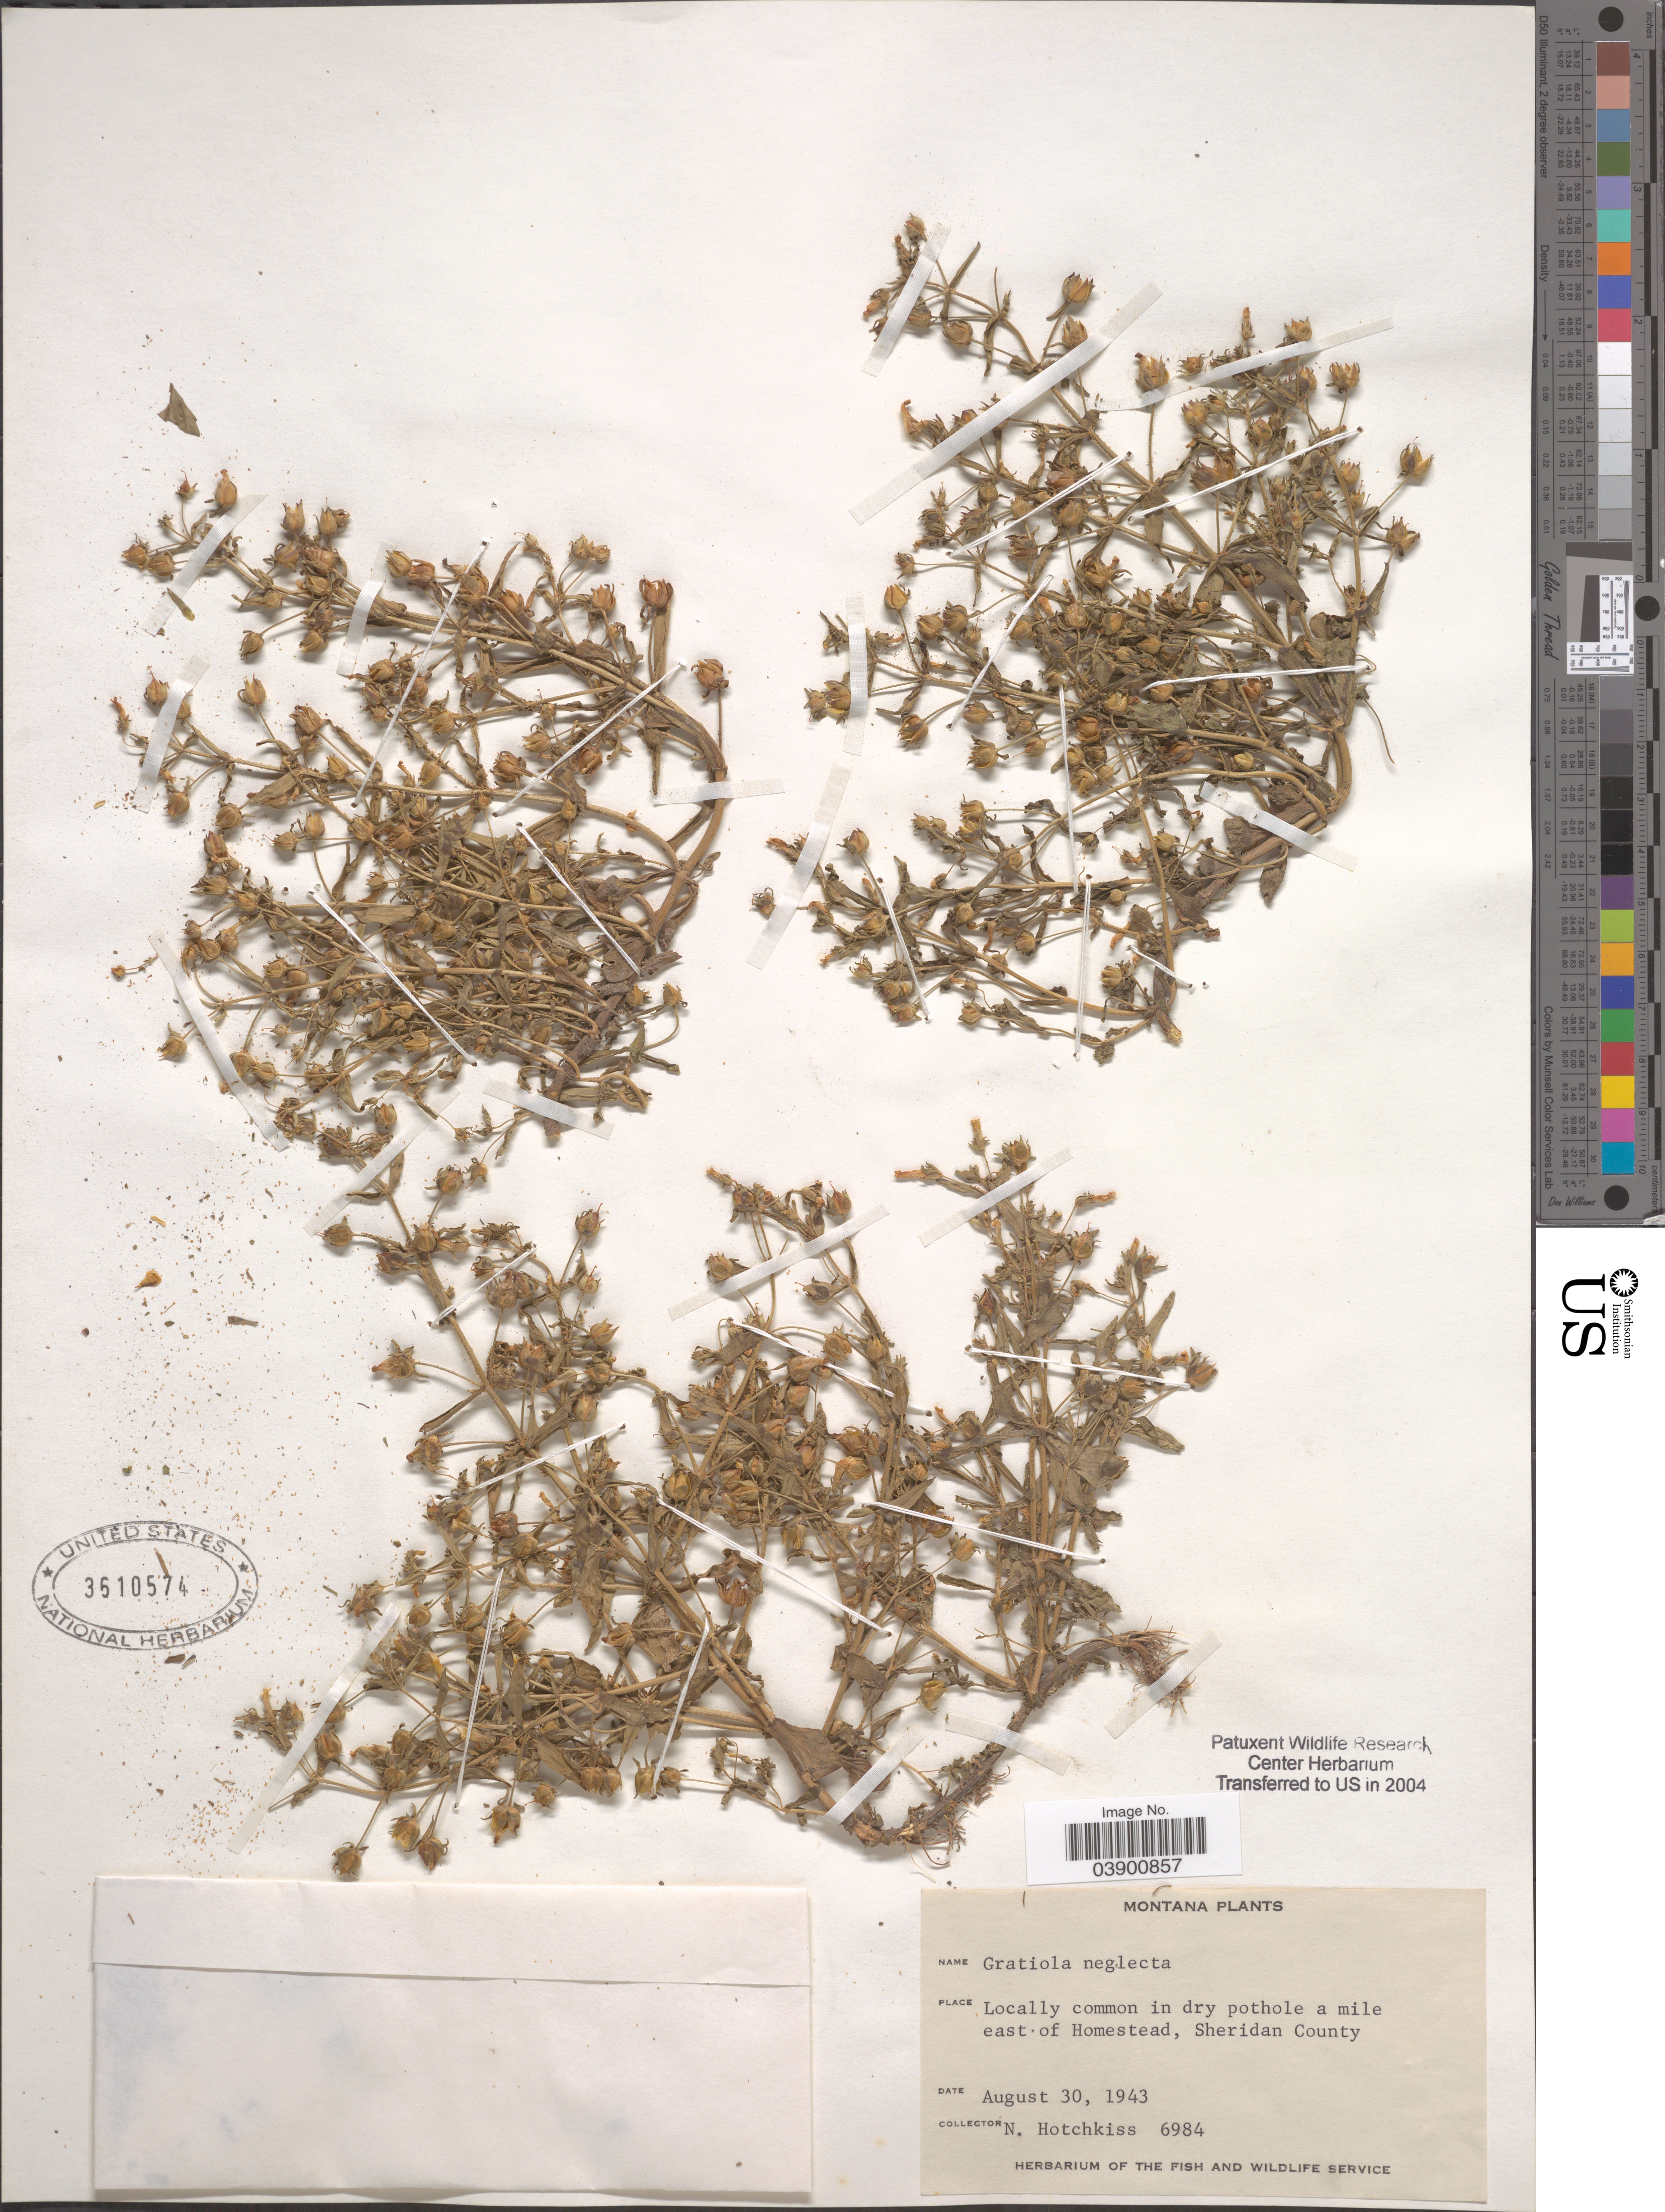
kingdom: Plantae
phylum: Tracheophyta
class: Magnoliopsida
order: Lamiales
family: Plantaginaceae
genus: Gratiola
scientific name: Gratiola neglecta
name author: Torr.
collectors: N. Hotchkiss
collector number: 6984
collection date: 1943-08-30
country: United States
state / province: Montana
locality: A mile east of Homestead, Sheridan County.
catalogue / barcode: US 3610574